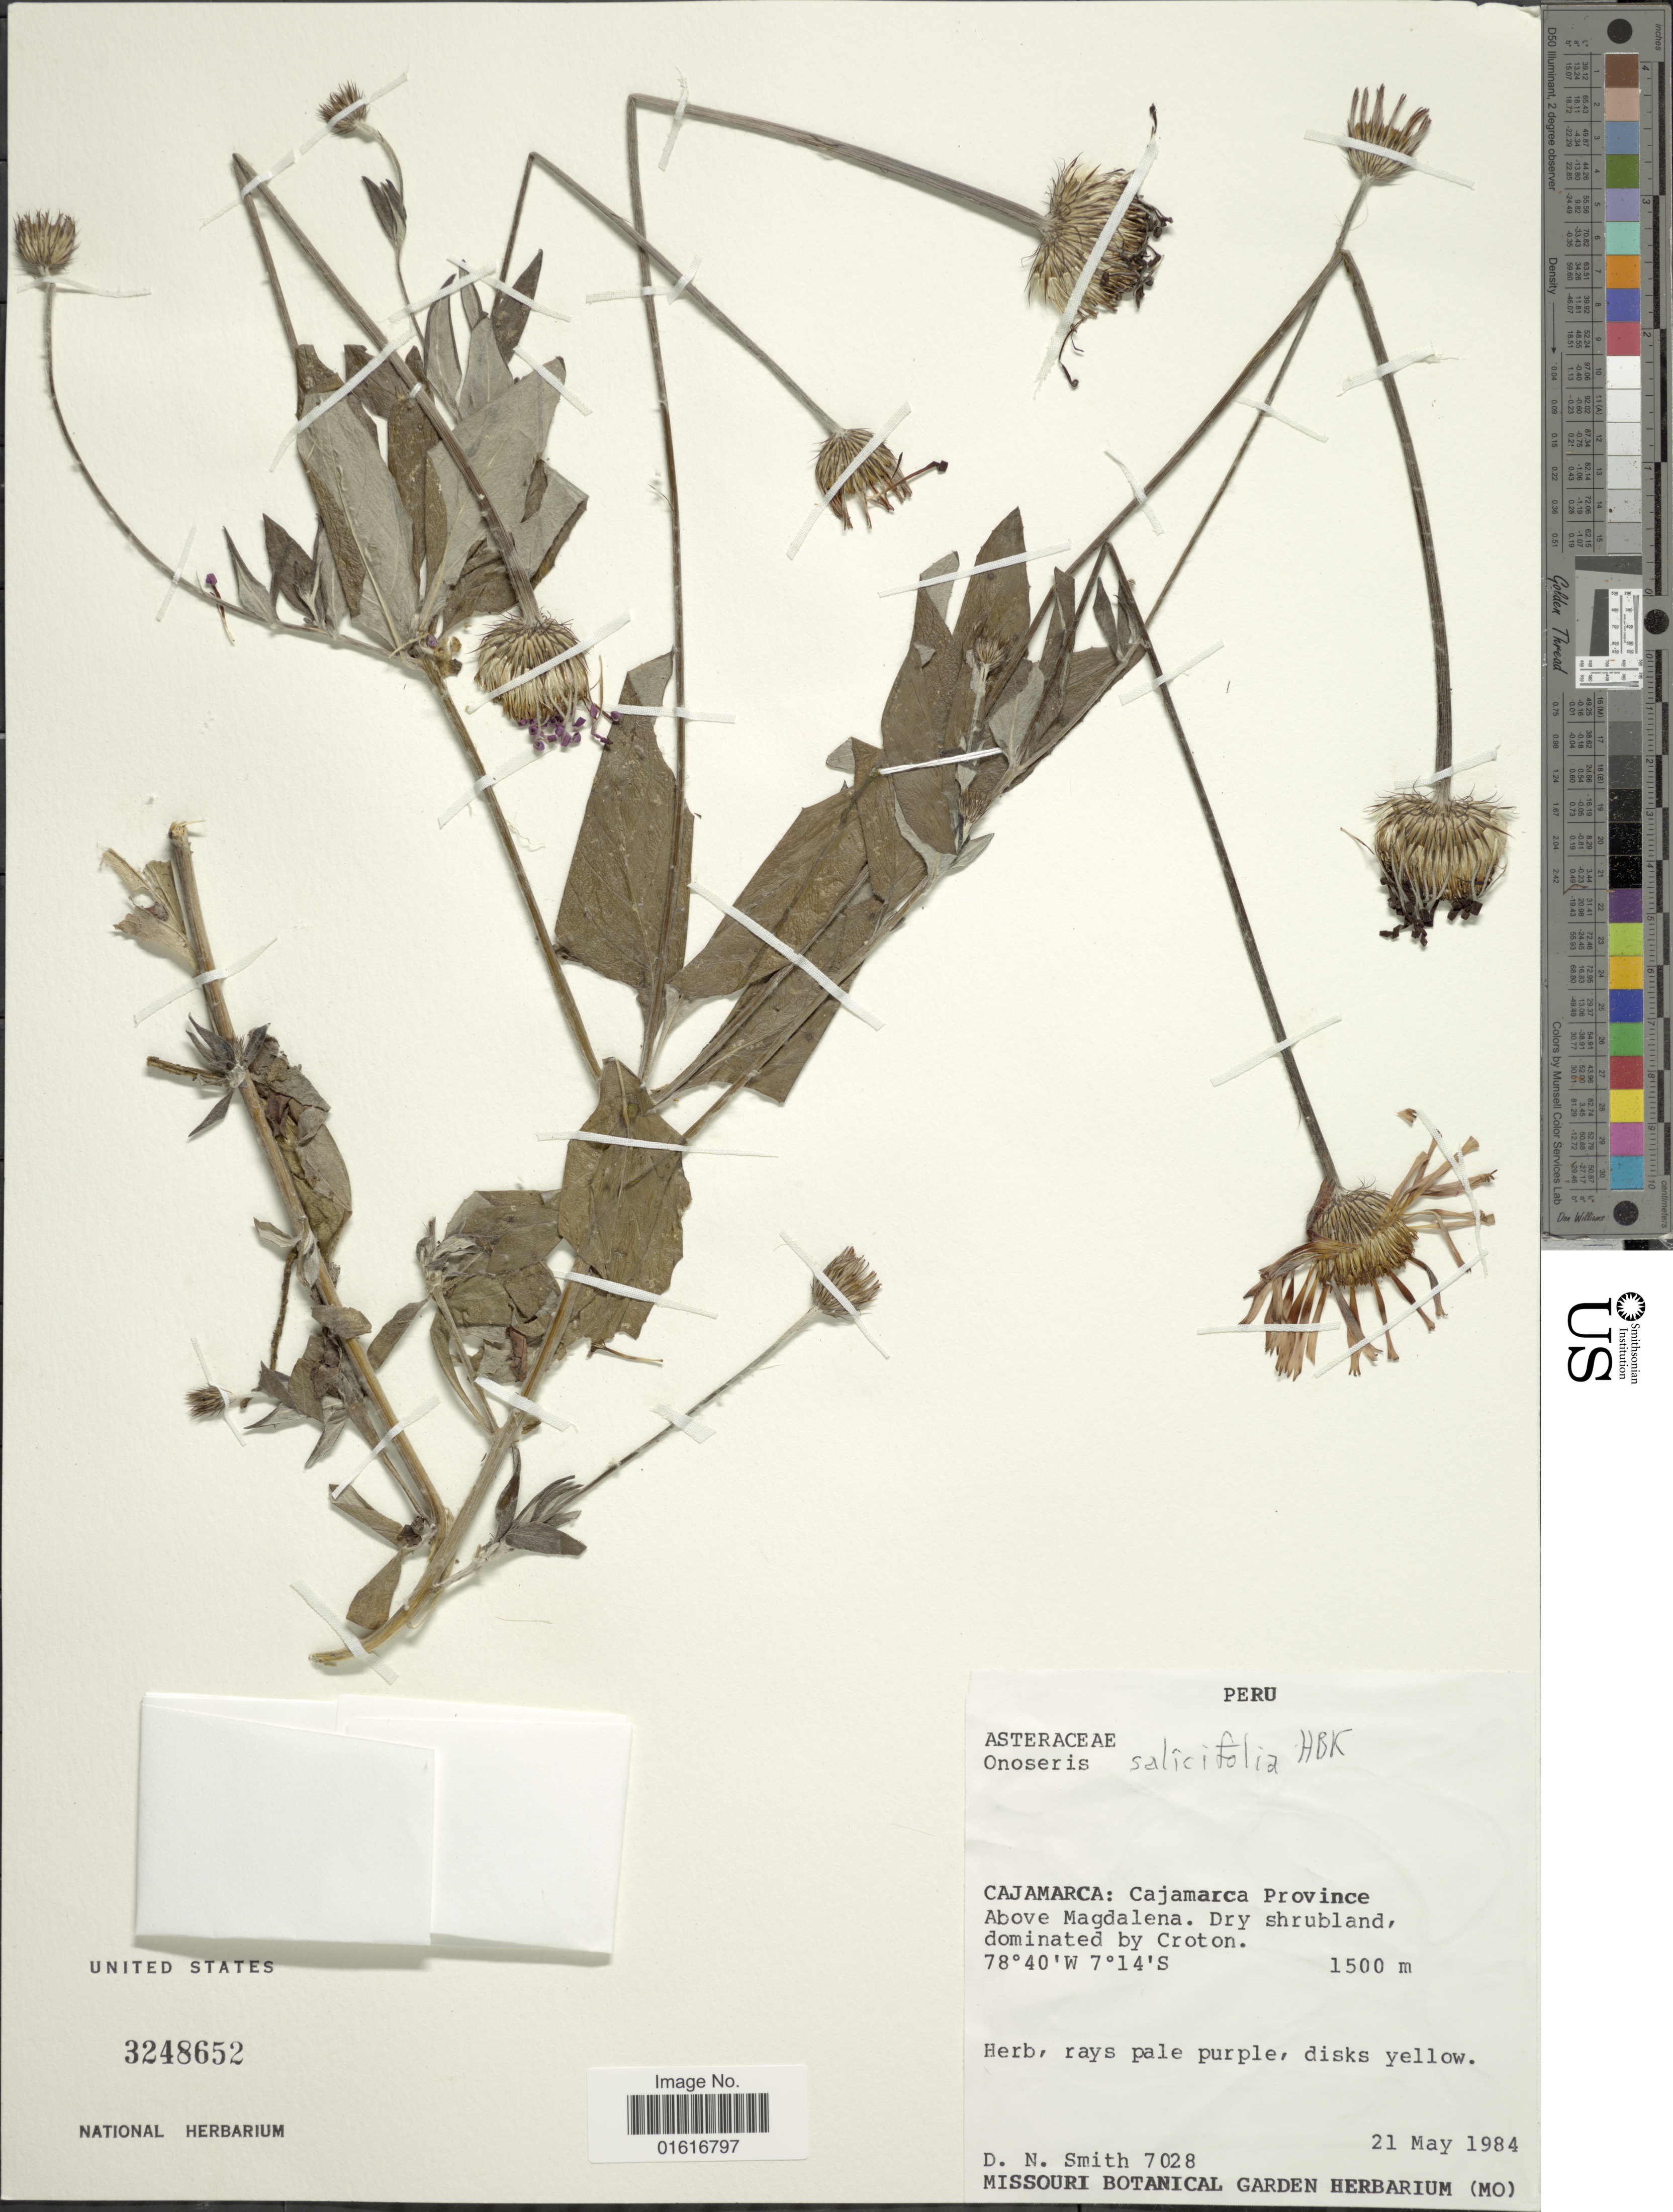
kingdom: Plantae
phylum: Tracheophyta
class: Magnoliopsida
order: Asterales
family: Asteraceae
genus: Onoseris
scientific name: Onoseris salicifolia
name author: Kunth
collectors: D. Smith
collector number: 7028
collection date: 1984-05-21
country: Peru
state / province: Cajamarca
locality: Cajamarca Province, Above Magdalena.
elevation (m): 1500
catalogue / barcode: US 3248652